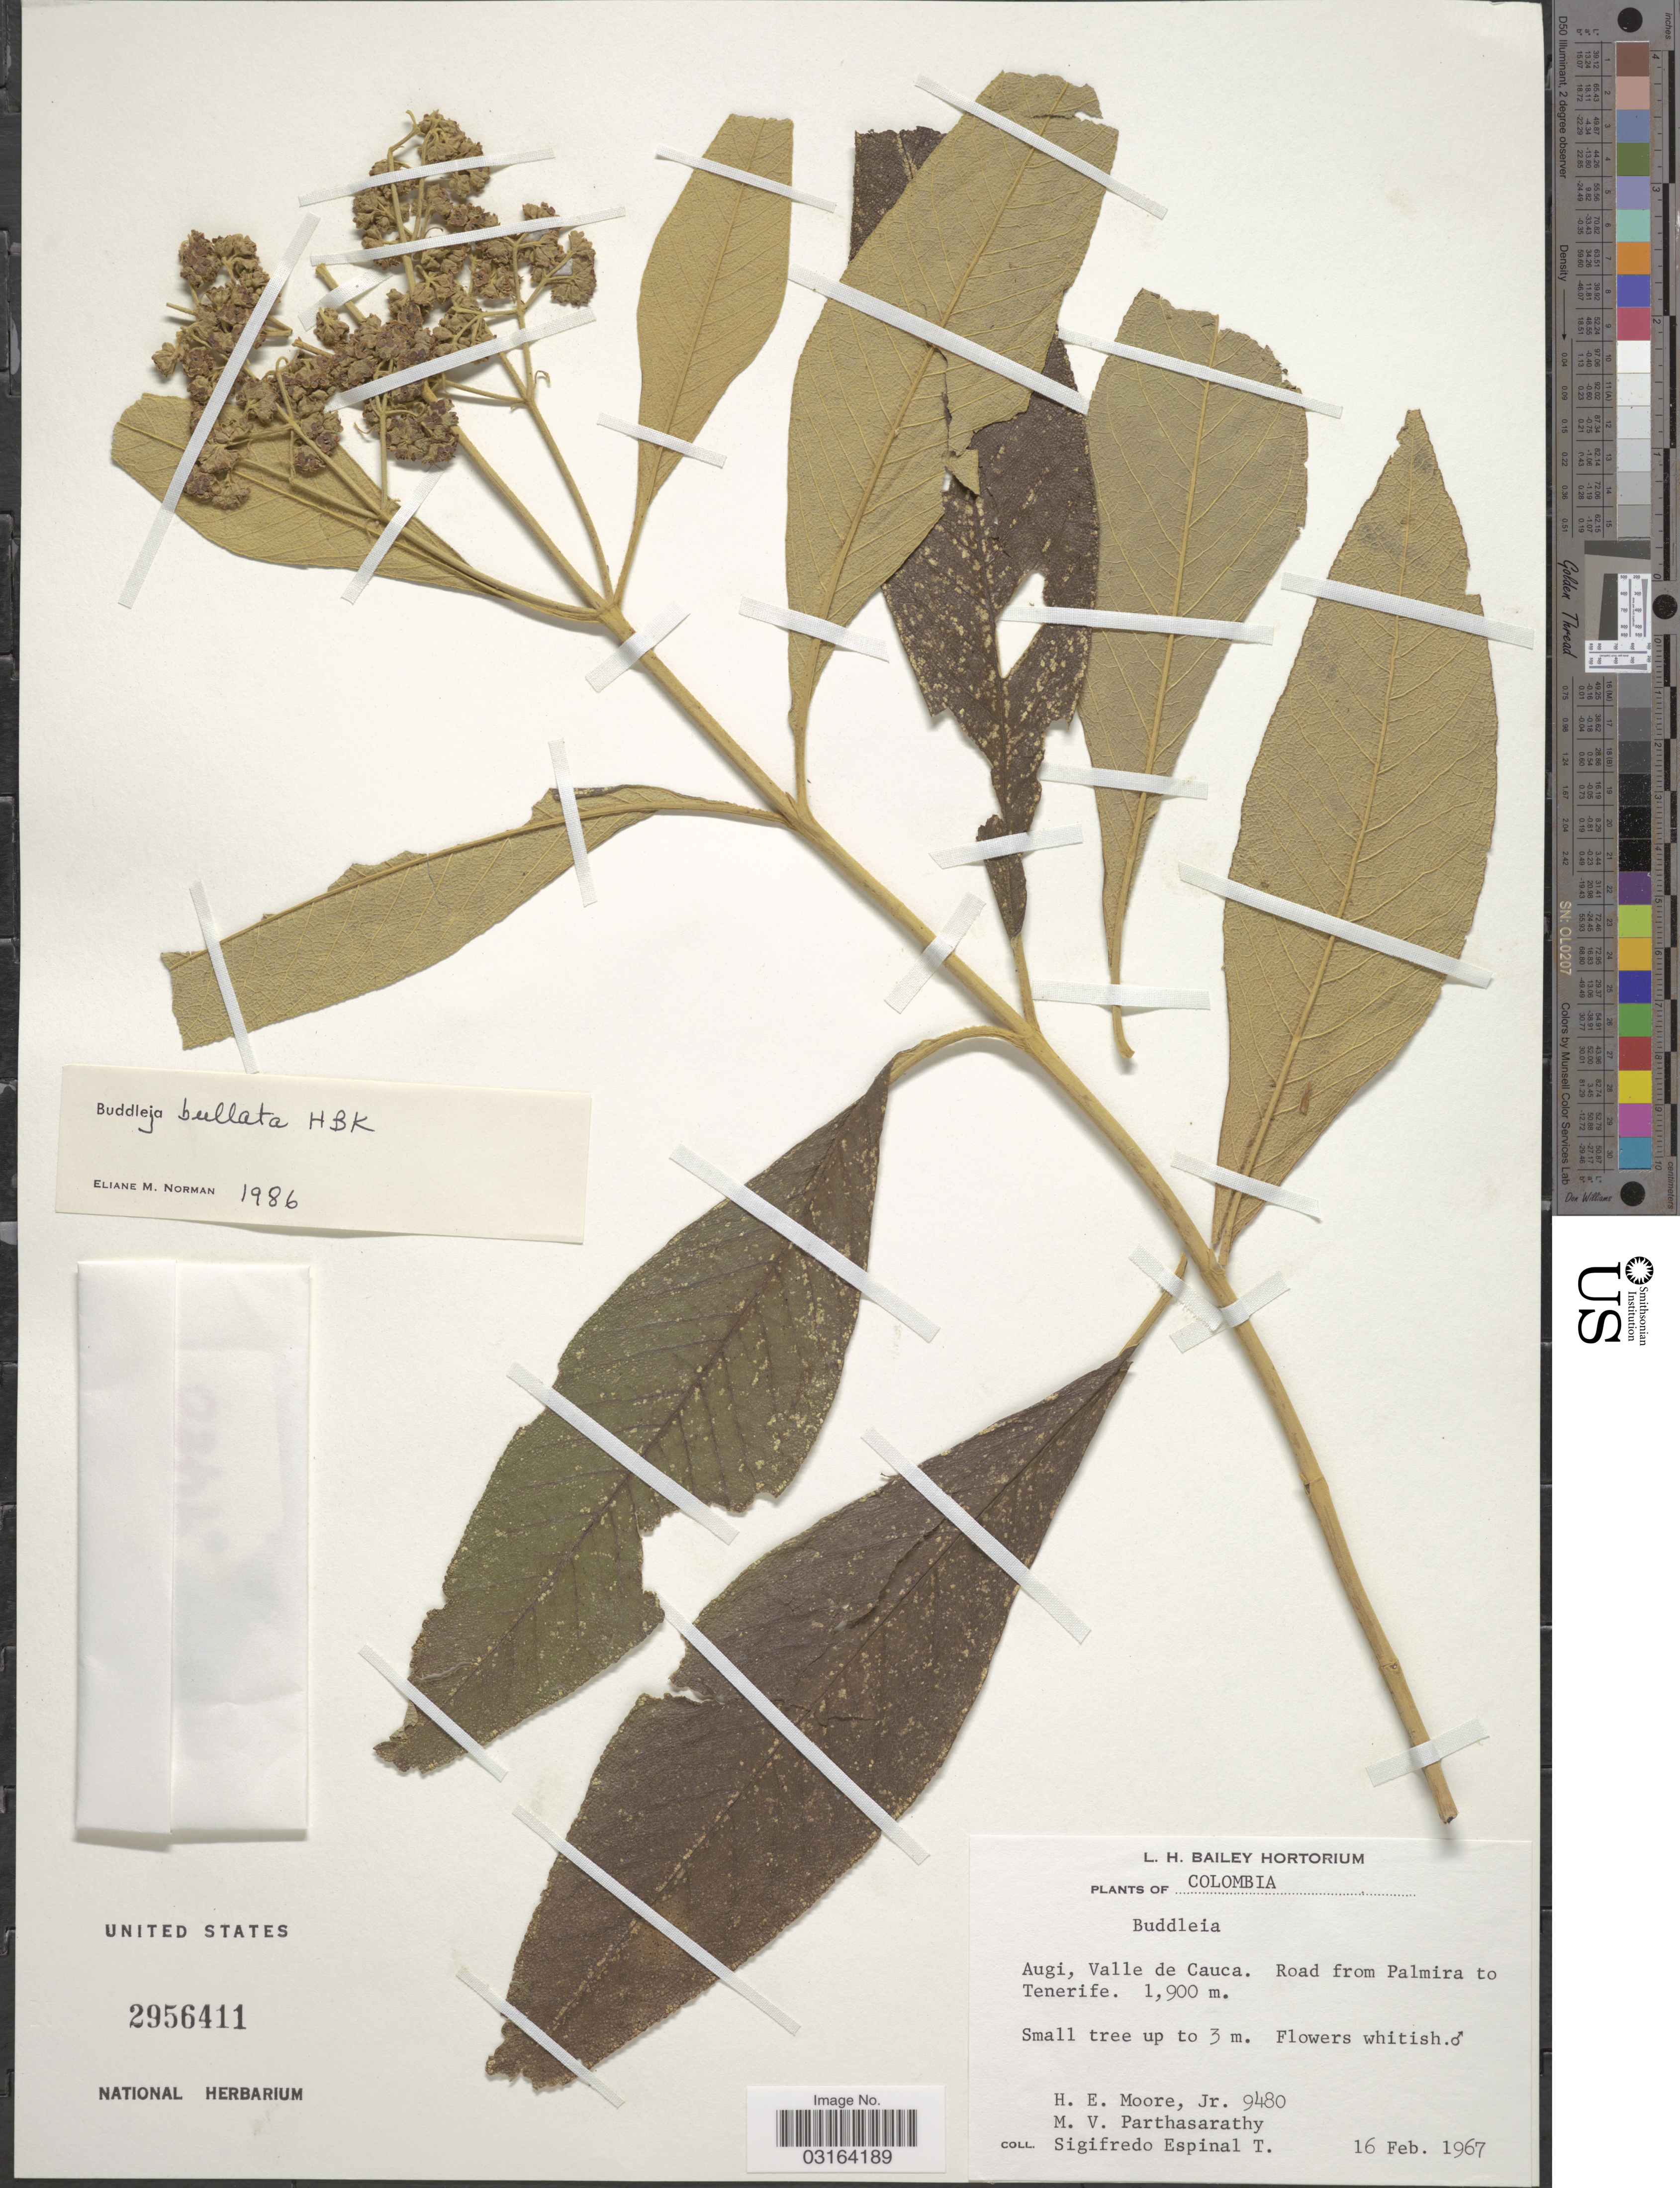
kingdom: Plantae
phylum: Tracheophyta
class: Magnoliopsida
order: Lamiales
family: Scrophulariaceae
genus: Buddleja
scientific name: Buddleja bullata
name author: Kunth in Humb. & et al.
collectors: H. Moore, M. Parthasarathy & T. S. Espinal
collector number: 9480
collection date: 1967-02-16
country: Colombia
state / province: Valle del Cauca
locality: Augi, Valle de Cauca. Road from Palmira to Tenerife.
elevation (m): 1900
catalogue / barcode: US 2956411